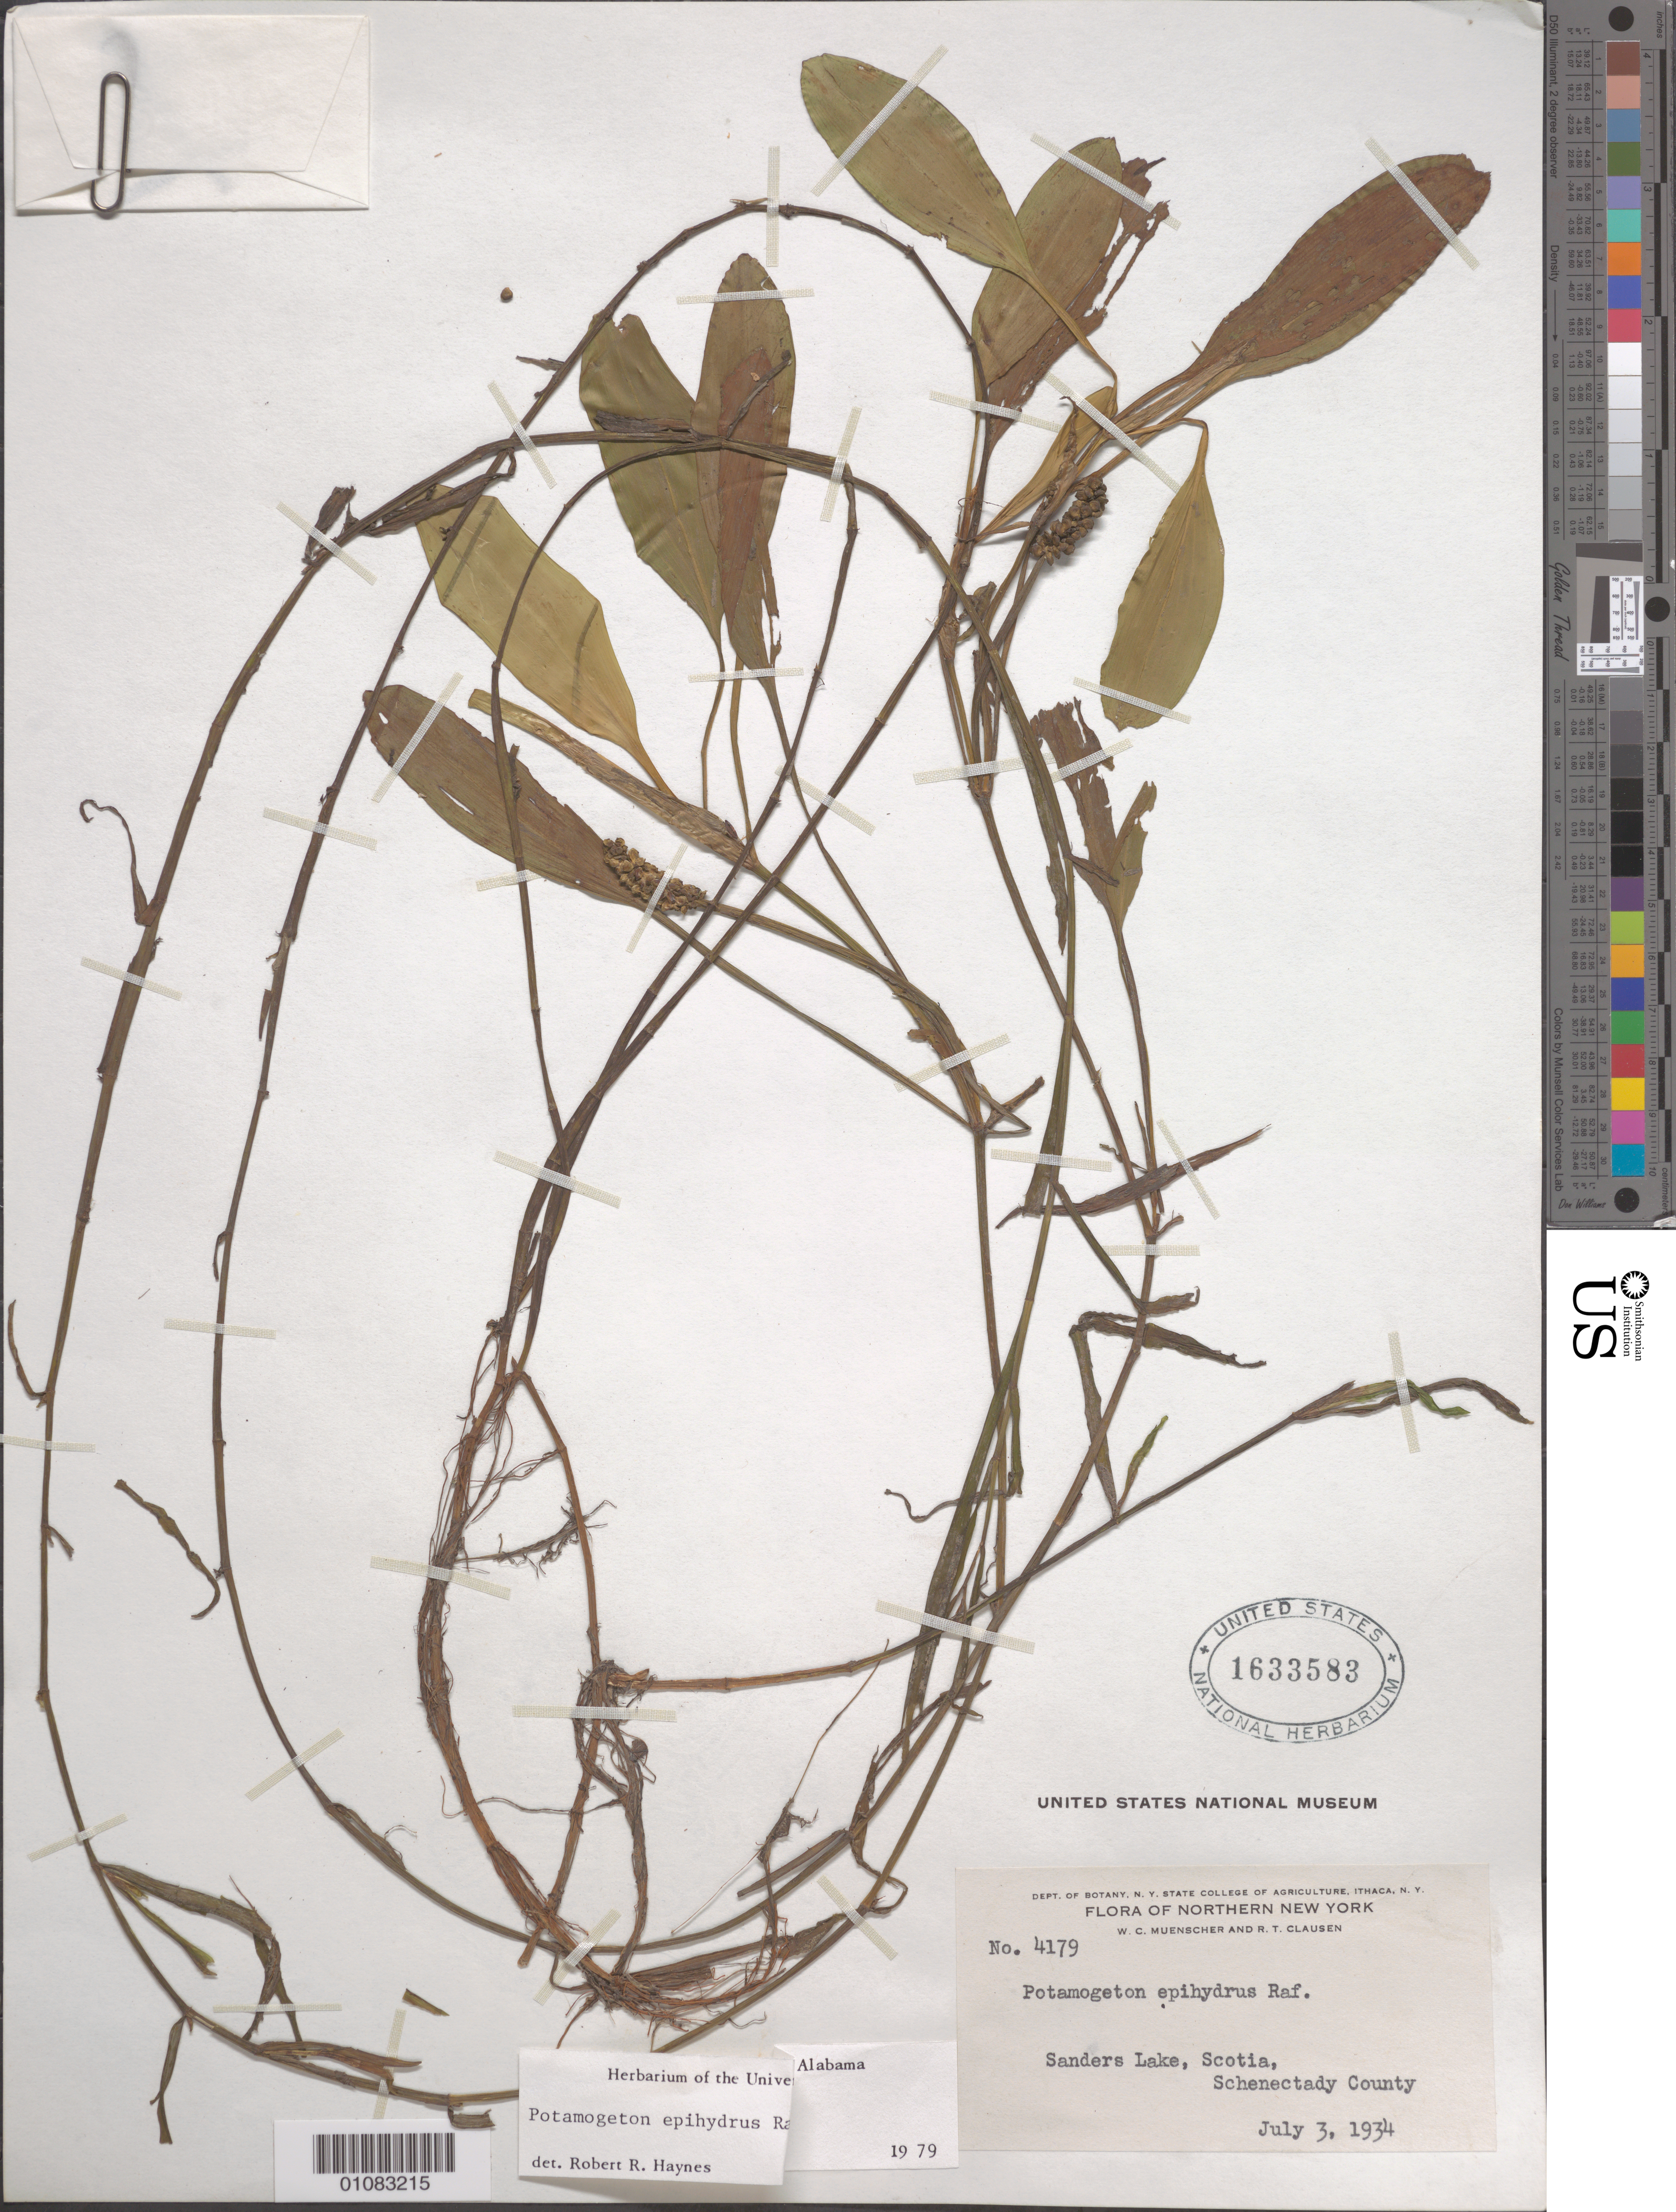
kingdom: Plantae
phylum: Tracheophyta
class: Liliopsida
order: Alismatales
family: Potamogetonaceae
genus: Potamogeton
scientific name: Potamogeton epihydrus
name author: Raf.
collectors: W. Muenscher & R. T. Clausen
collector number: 4179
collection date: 1934-07-03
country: United States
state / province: New York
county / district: Schenectady County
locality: Scotia, Sanders Lake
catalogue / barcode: US 1633583